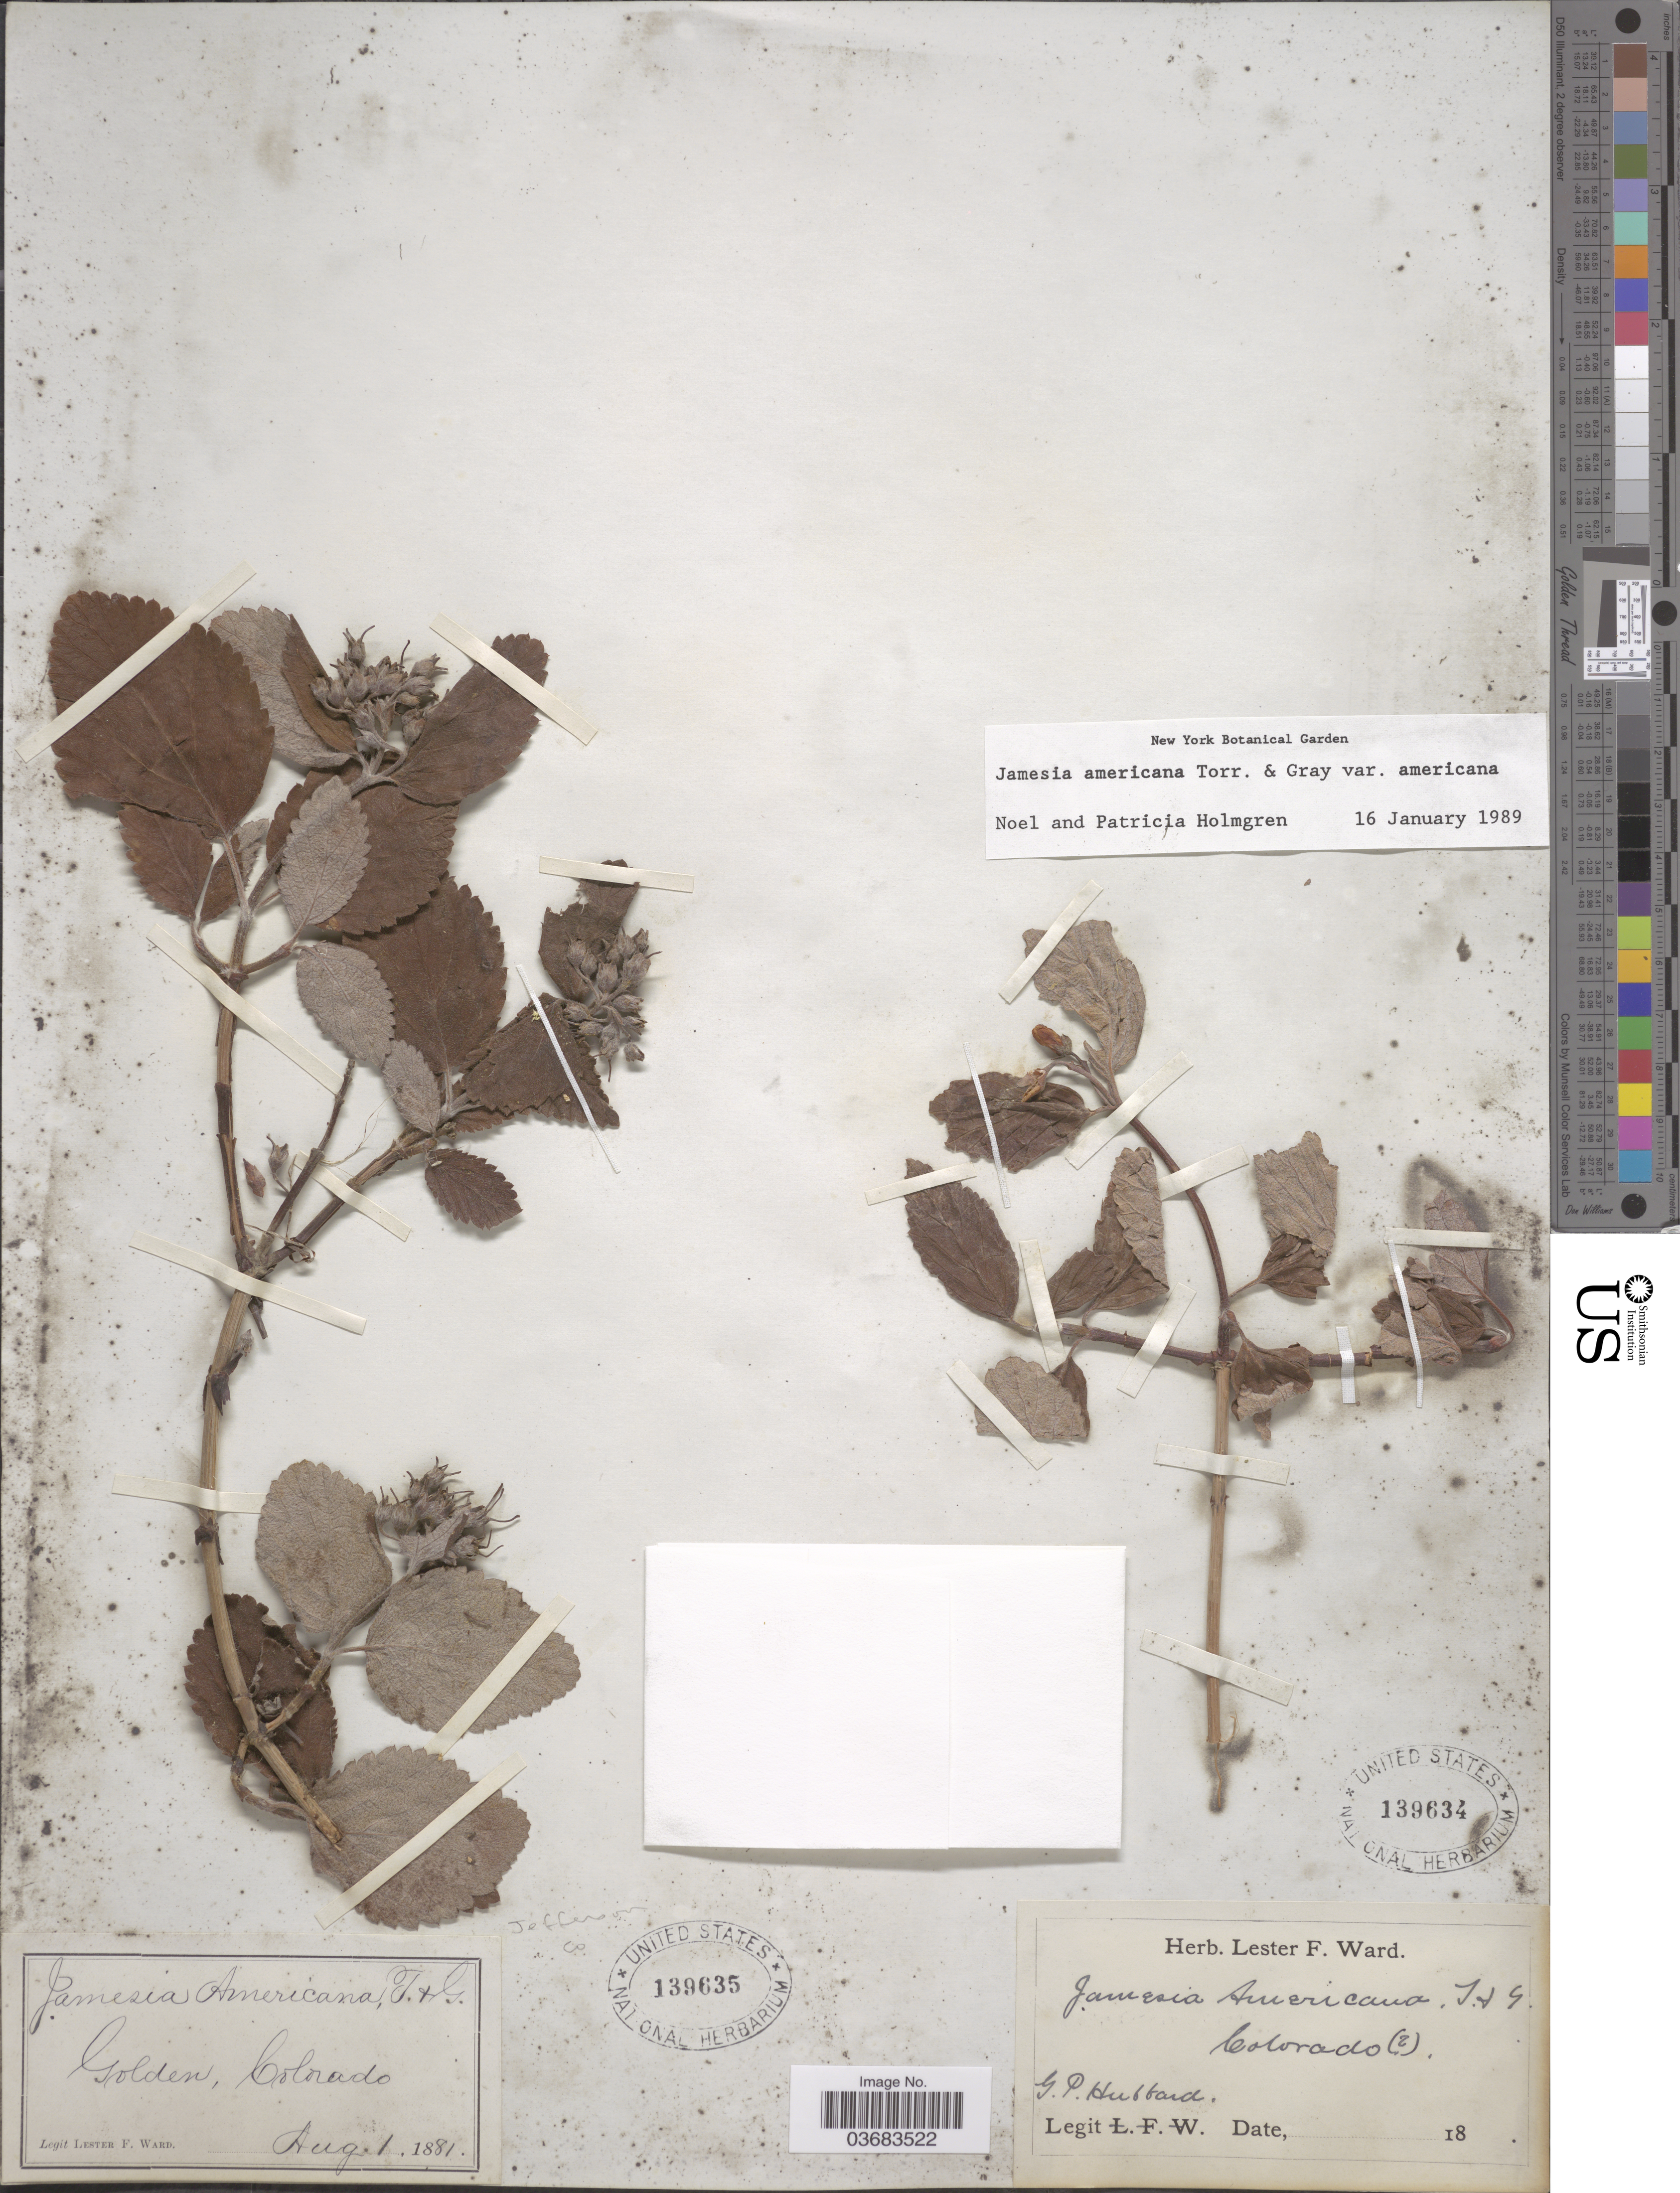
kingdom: Plantae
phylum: Tracheophyta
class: Magnoliopsida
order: Cornales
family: Hydrangeaceae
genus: Edwinia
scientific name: Edwinia americana var. americana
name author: (Torr. & A. Gray) A. Heller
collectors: L. F. Ward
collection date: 1881-08-01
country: United States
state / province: Colorado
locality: Jefferson Co. Golden.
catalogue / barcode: US 139635